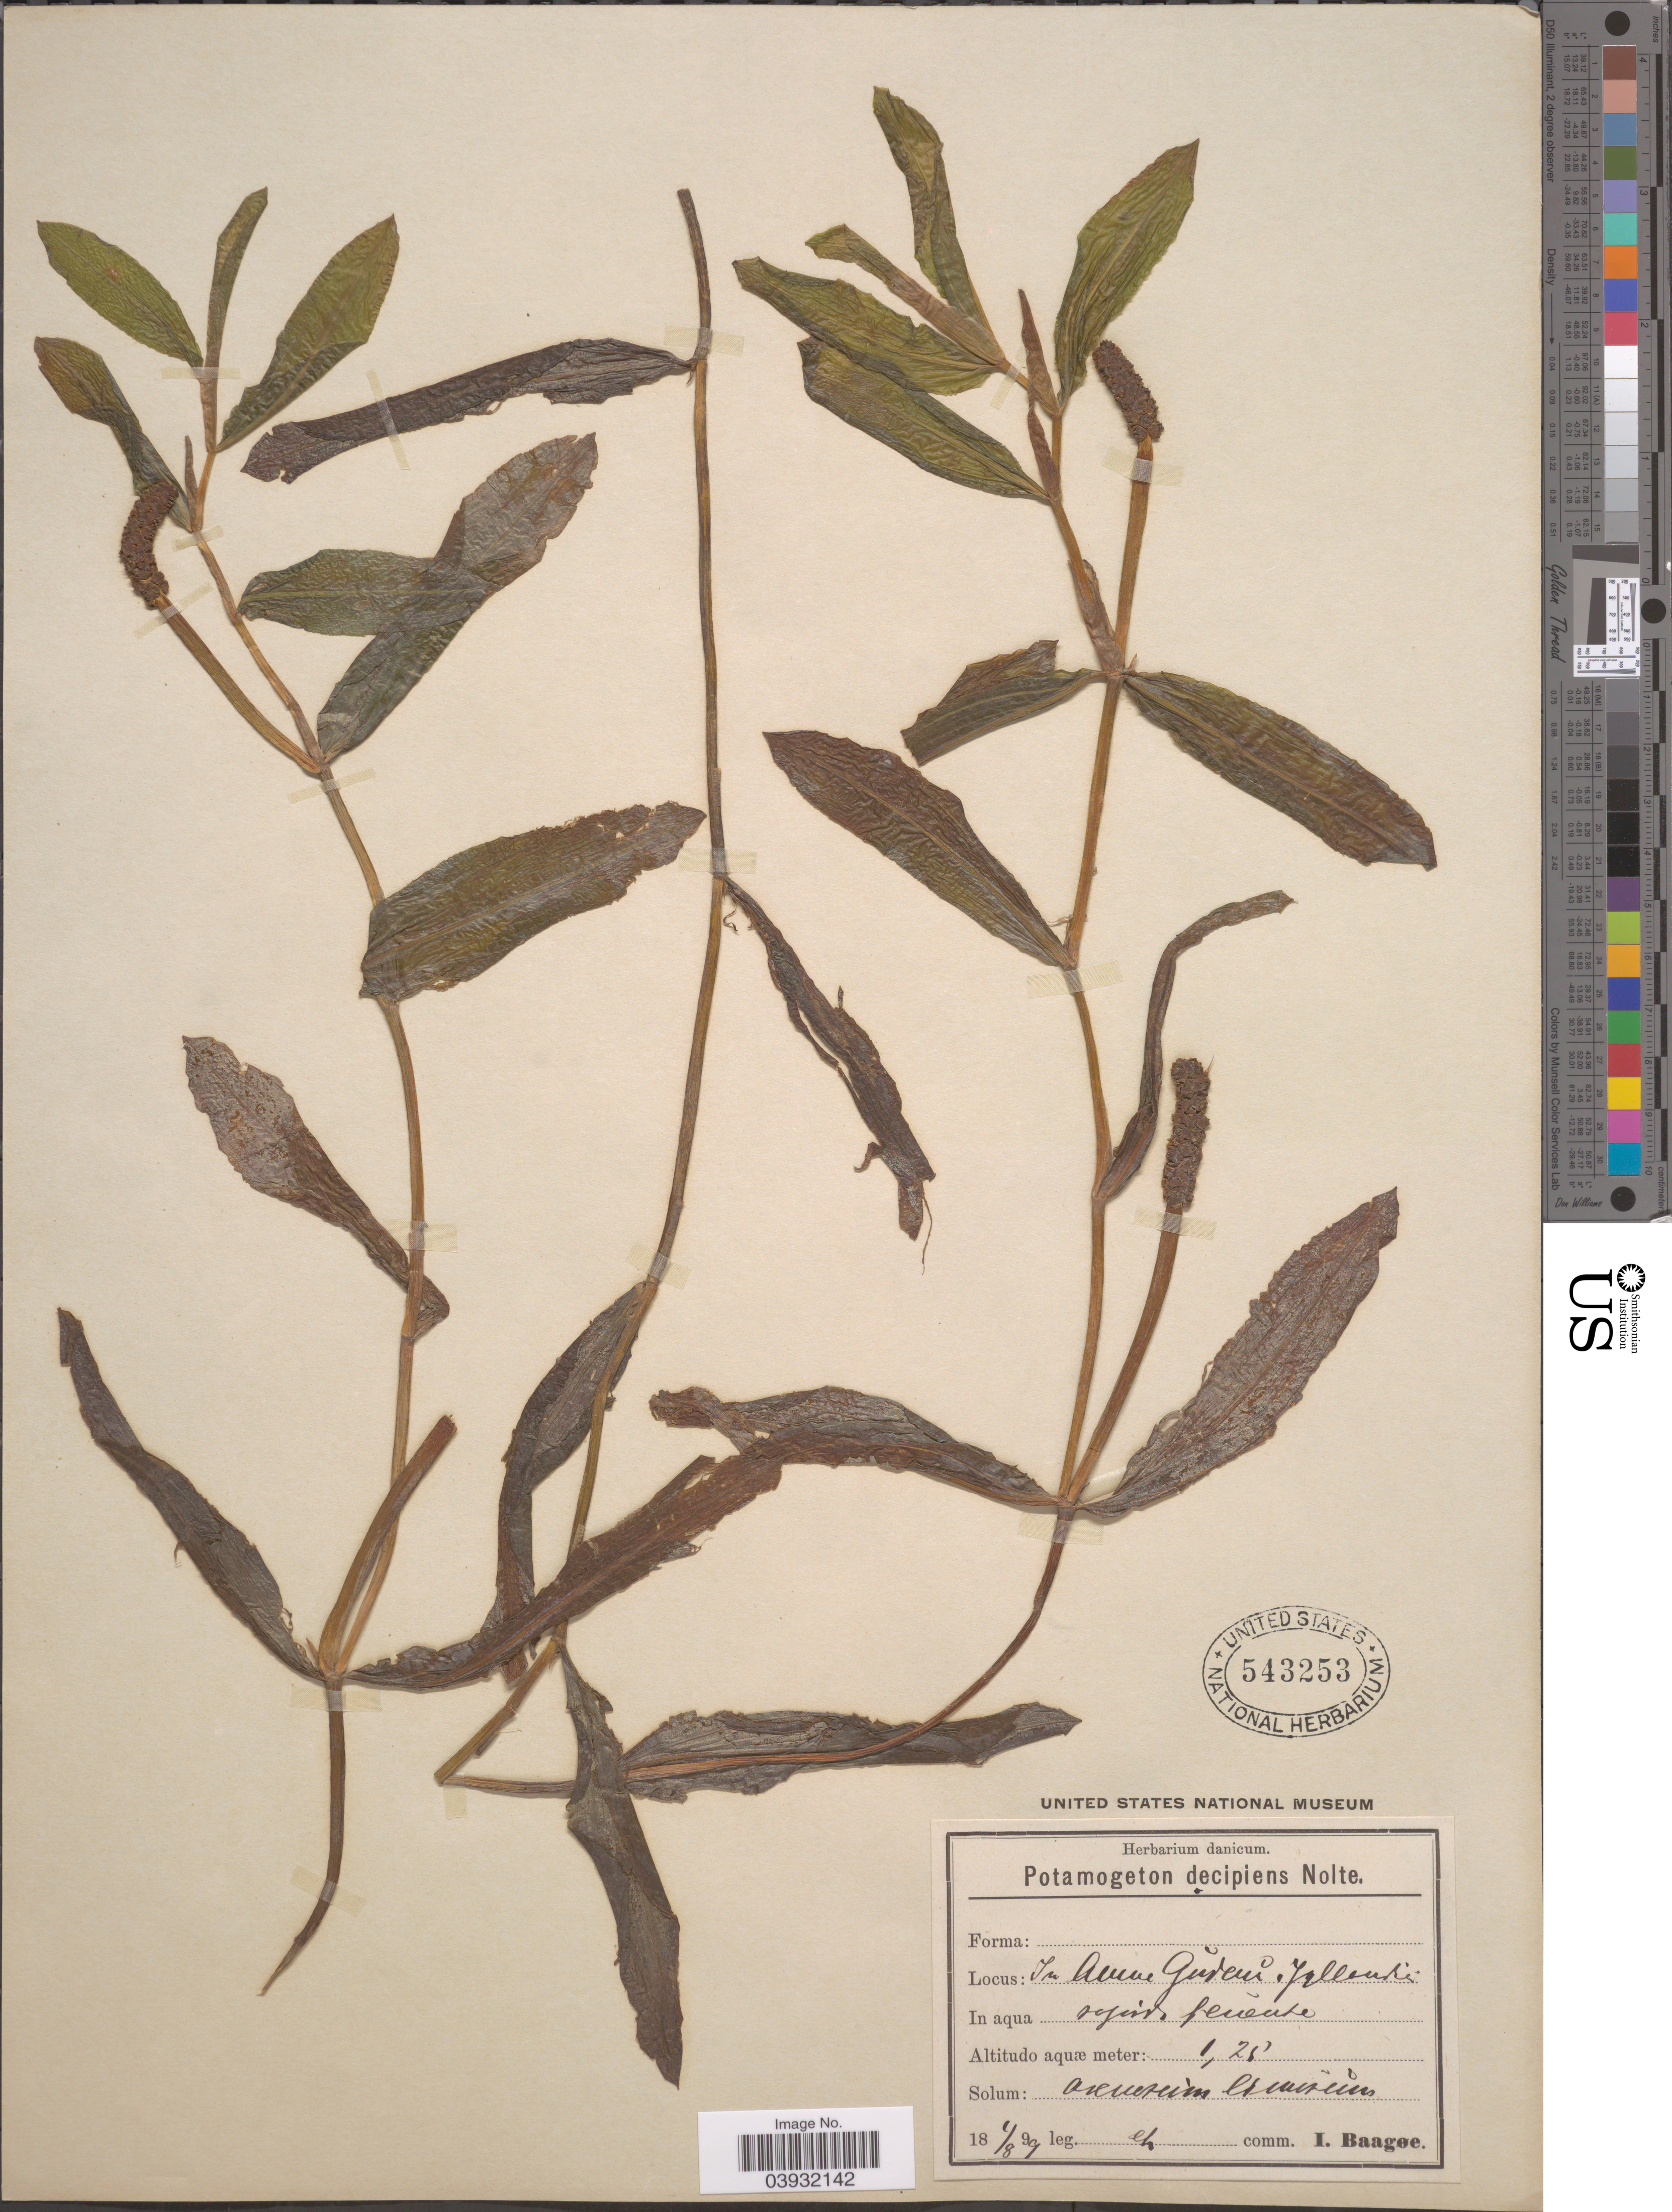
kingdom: Plantae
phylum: Tracheophyta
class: Liliopsida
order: Alismatales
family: Potamogetonaceae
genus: Potamogeton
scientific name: Potamogeton decipiens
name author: Nolte ex W.D.J. Koch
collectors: I. Baagøe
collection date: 1899-08-01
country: Denmark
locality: In aeunu gudenå. Jyllandia.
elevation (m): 1.25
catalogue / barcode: US 543253